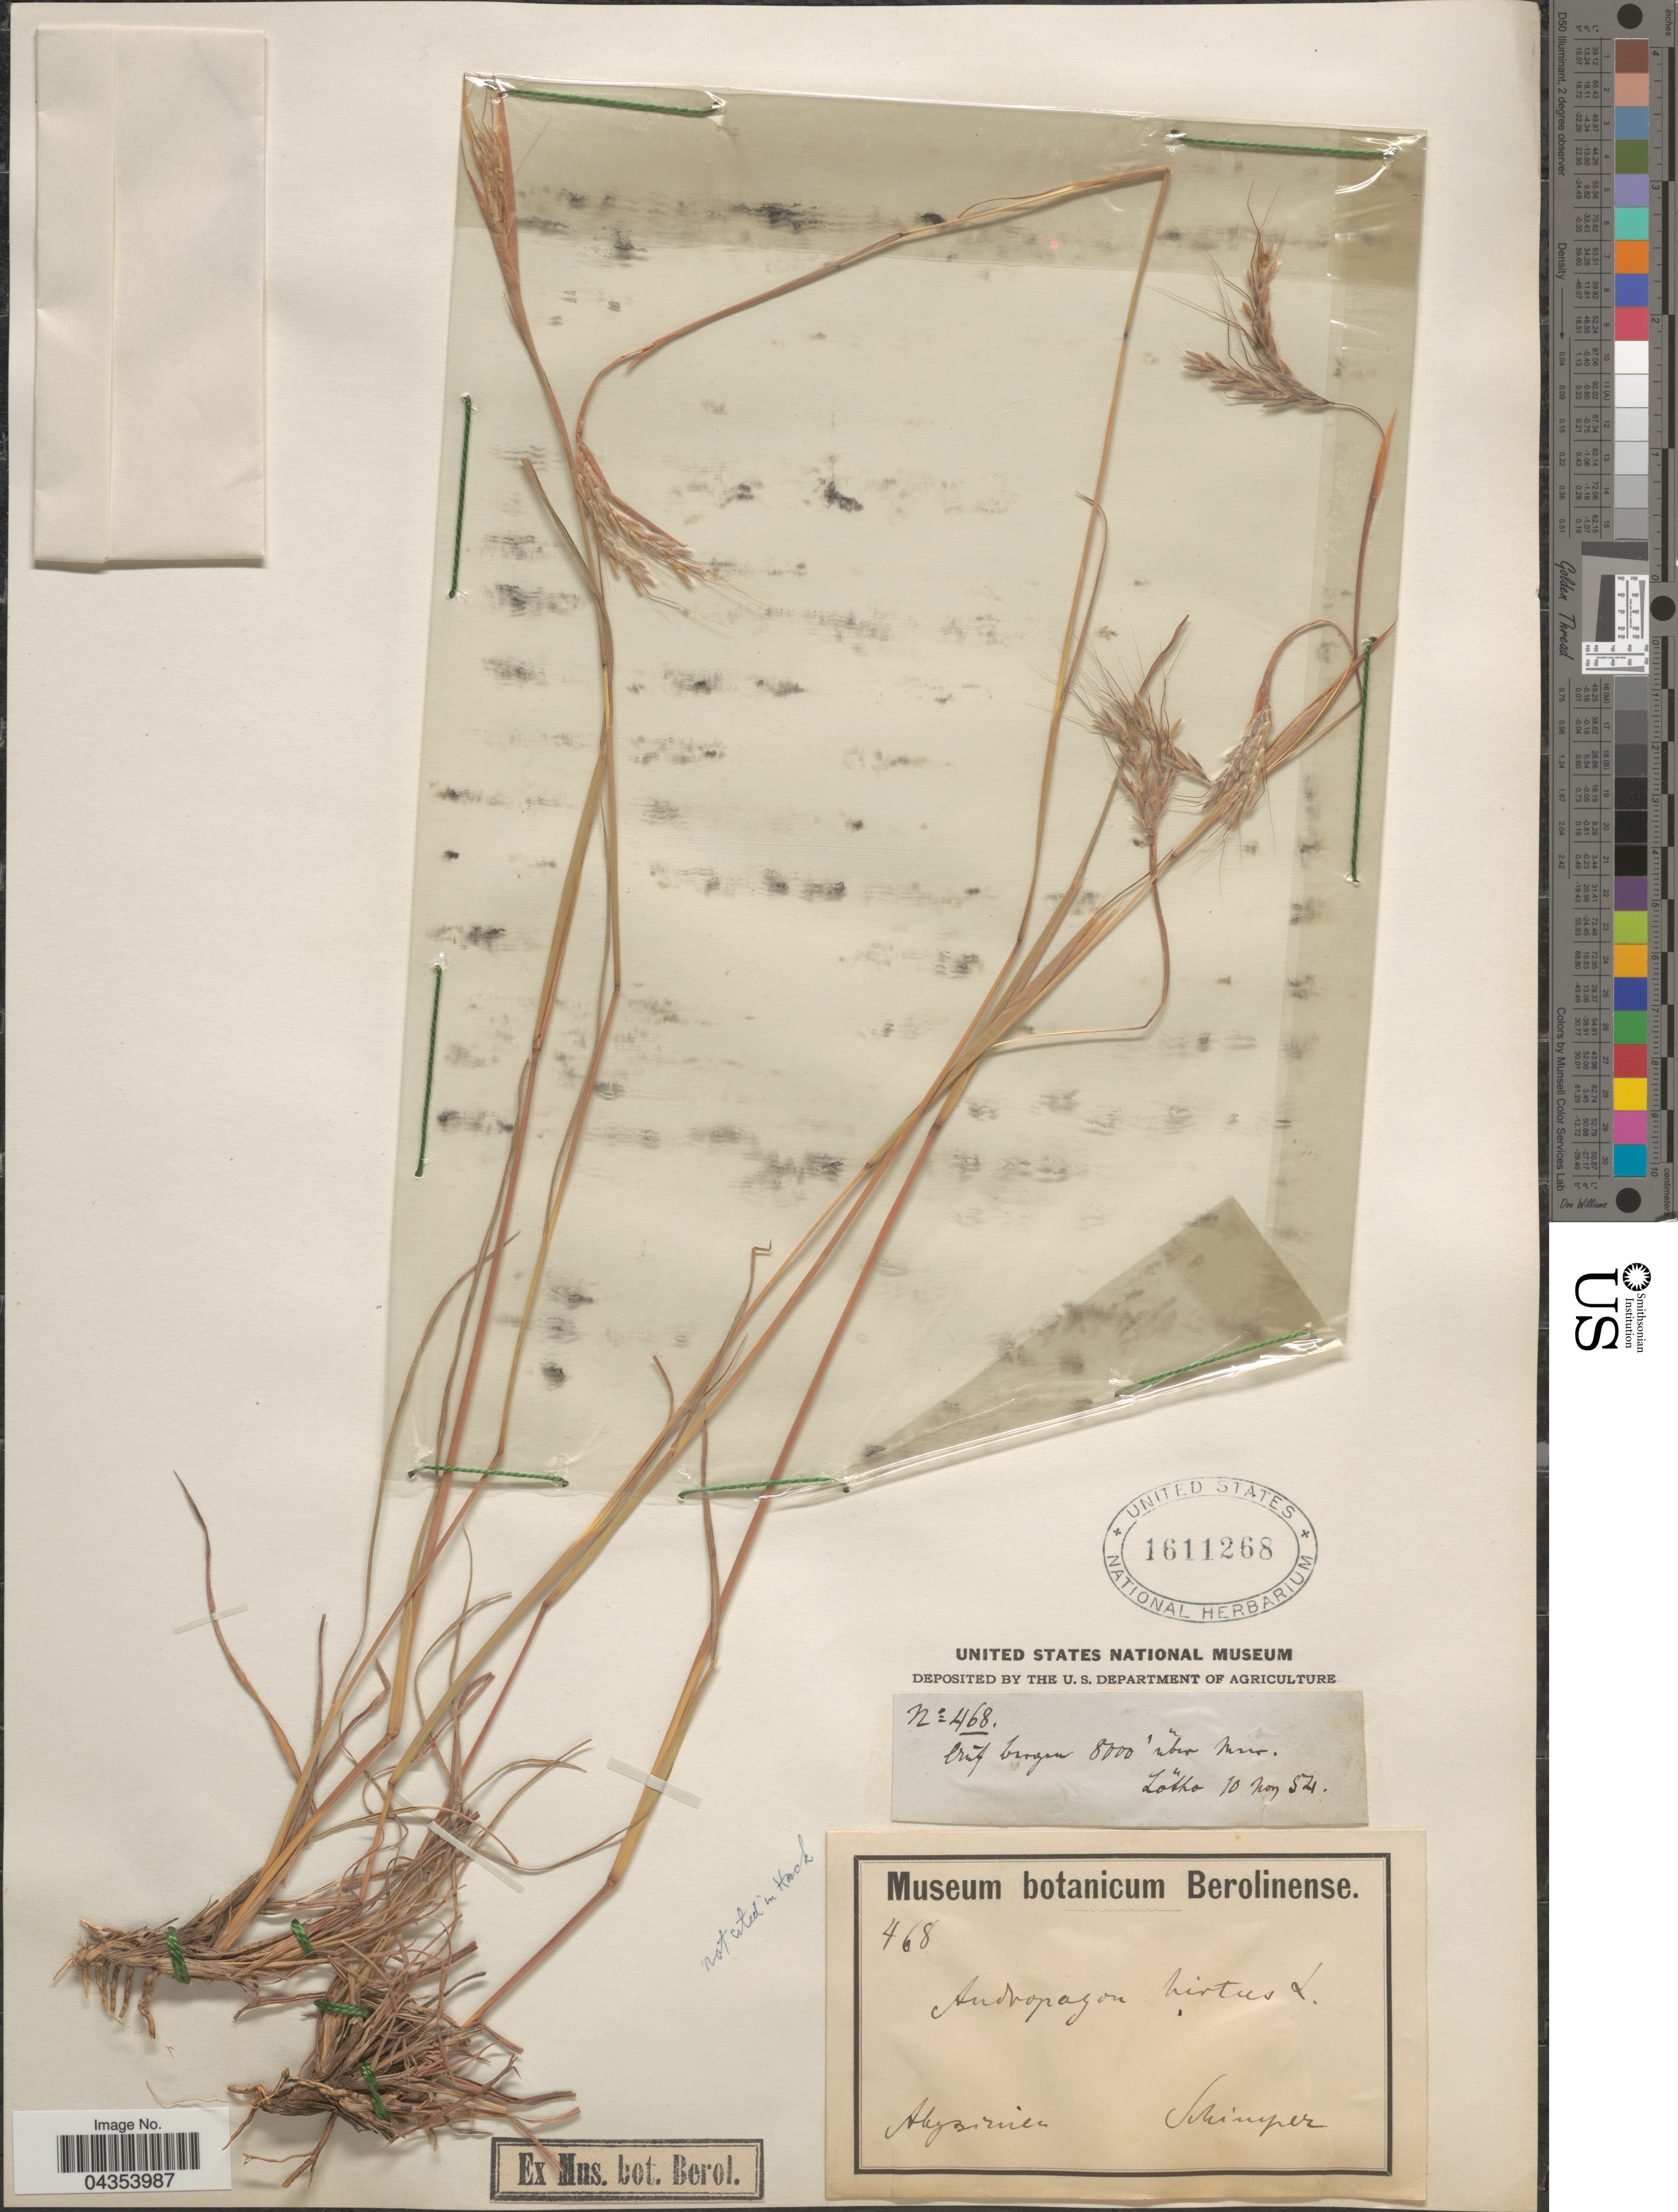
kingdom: Plantae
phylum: Tracheophyta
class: Liliopsida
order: Poales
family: Poaceae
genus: Hyparrhenia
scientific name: Hyparrhenia sp.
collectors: -. Schimper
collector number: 468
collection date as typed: Transcribed d/m/y: 10/11/54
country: Ethiopia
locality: Auf brozan uber mur. [interpreted] Abyssinien.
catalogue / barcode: US 1611268